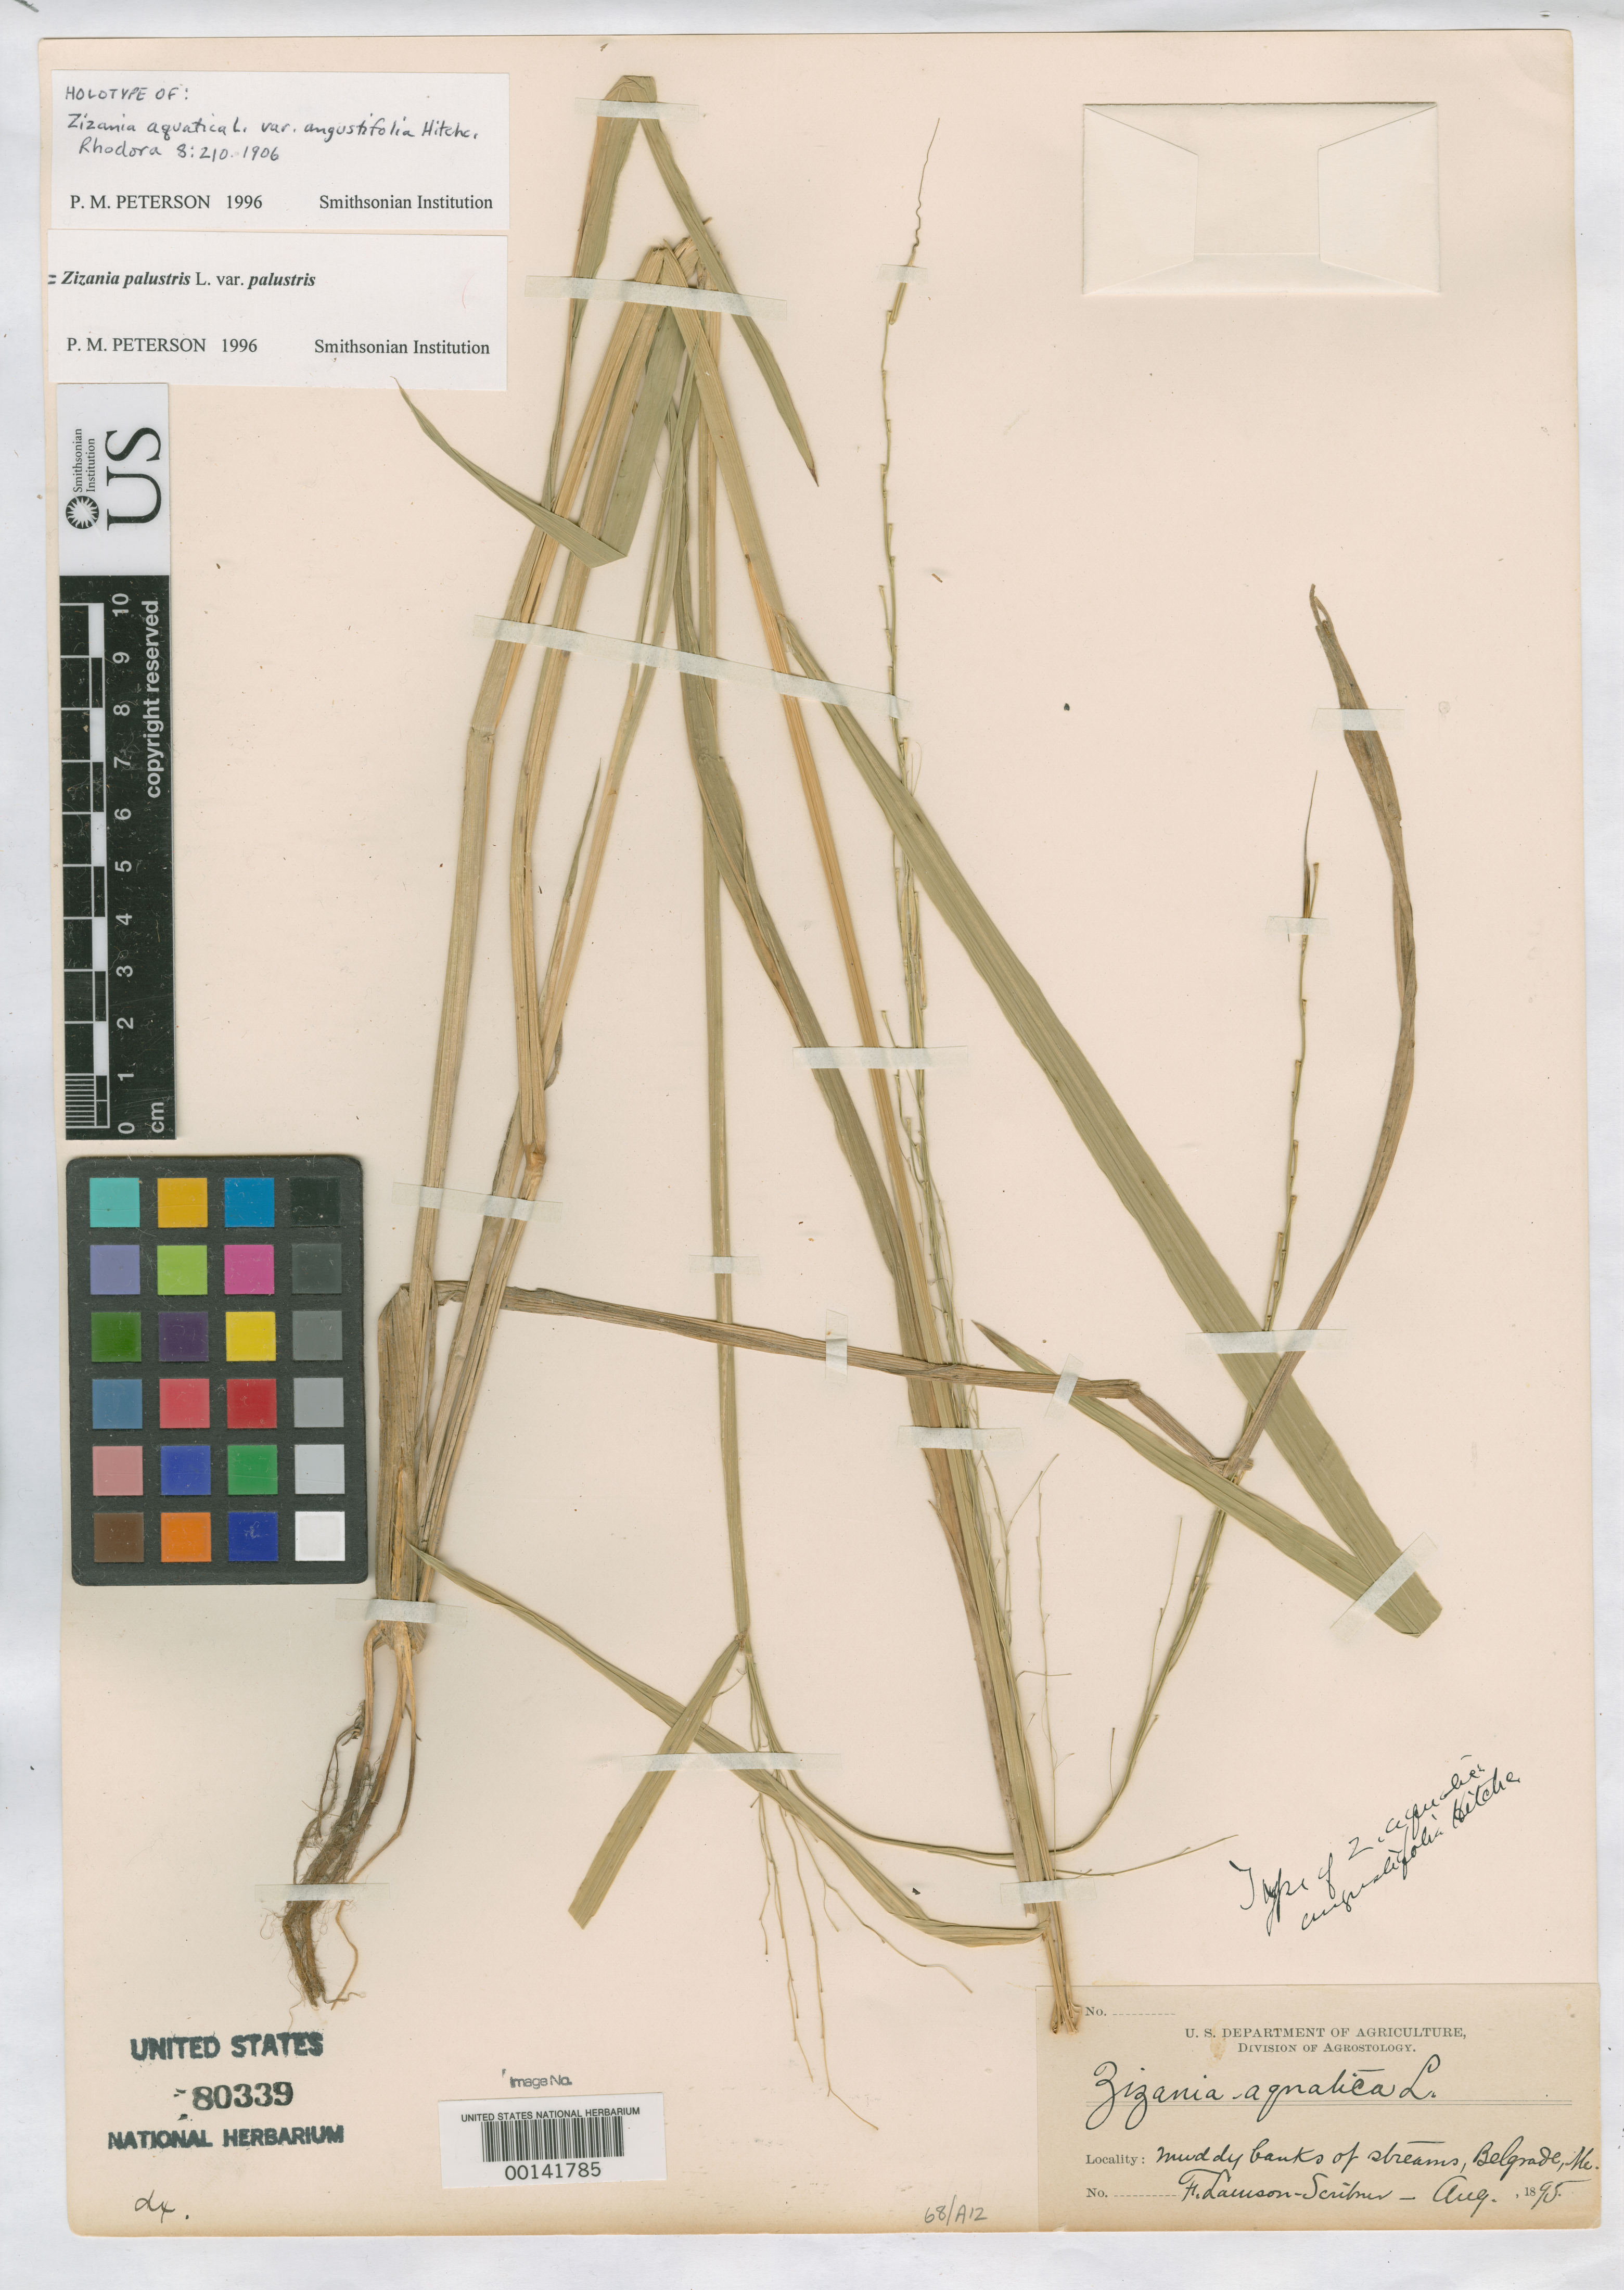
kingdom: Plantae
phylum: Tracheophyta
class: Liliopsida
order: Poales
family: Poaceae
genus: Zizania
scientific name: Zizania aquatica var. angustifolia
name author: Hitchc.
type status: Holotype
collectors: F. L. Scribner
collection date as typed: Aug 1895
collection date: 1895-08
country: United States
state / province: Maine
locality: Belgrade, Muddy banks of streams.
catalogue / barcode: US 80339